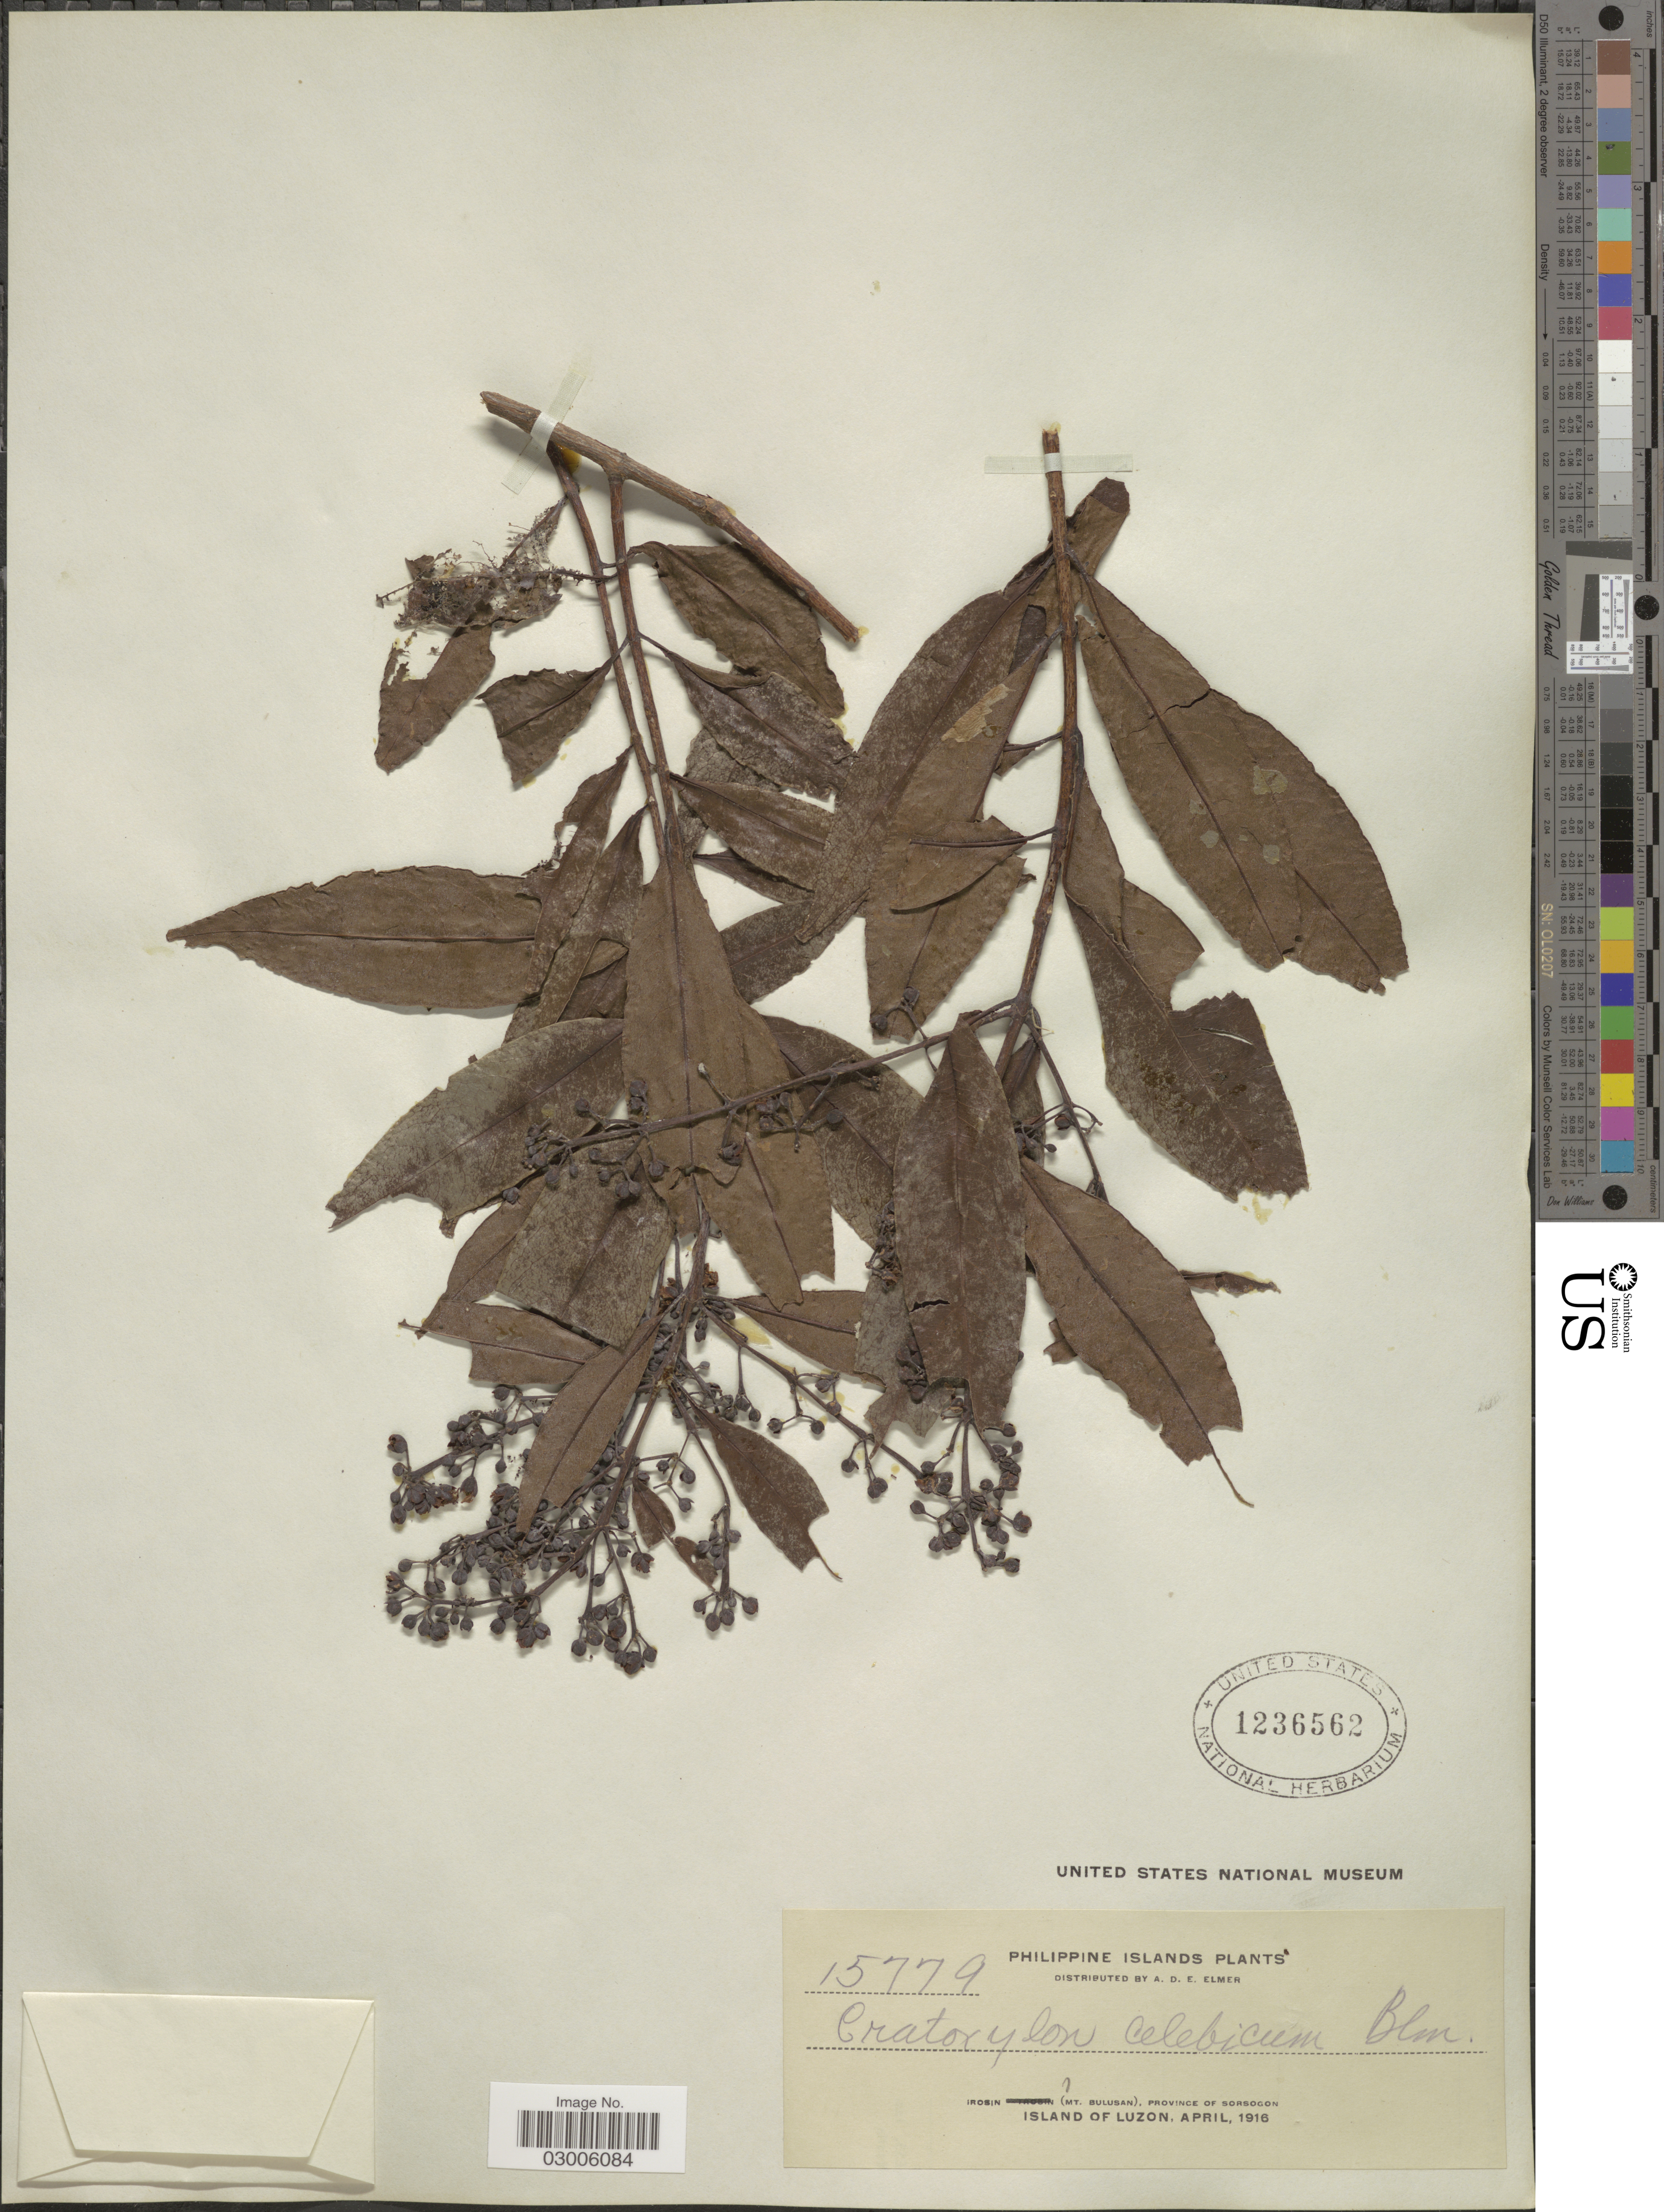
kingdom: Plantae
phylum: Tracheophyta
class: Magnoliopsida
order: Malpighiales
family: Hypericaceae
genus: Cratoxylum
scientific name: Cratoxylum celebicum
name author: Blume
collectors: A. D. E. Elmer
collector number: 15779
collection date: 1916-04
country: Philippines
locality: Irosin (Mt. Bulusan), Province of Sorsogon. Island of Luzon.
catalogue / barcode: US 1236562